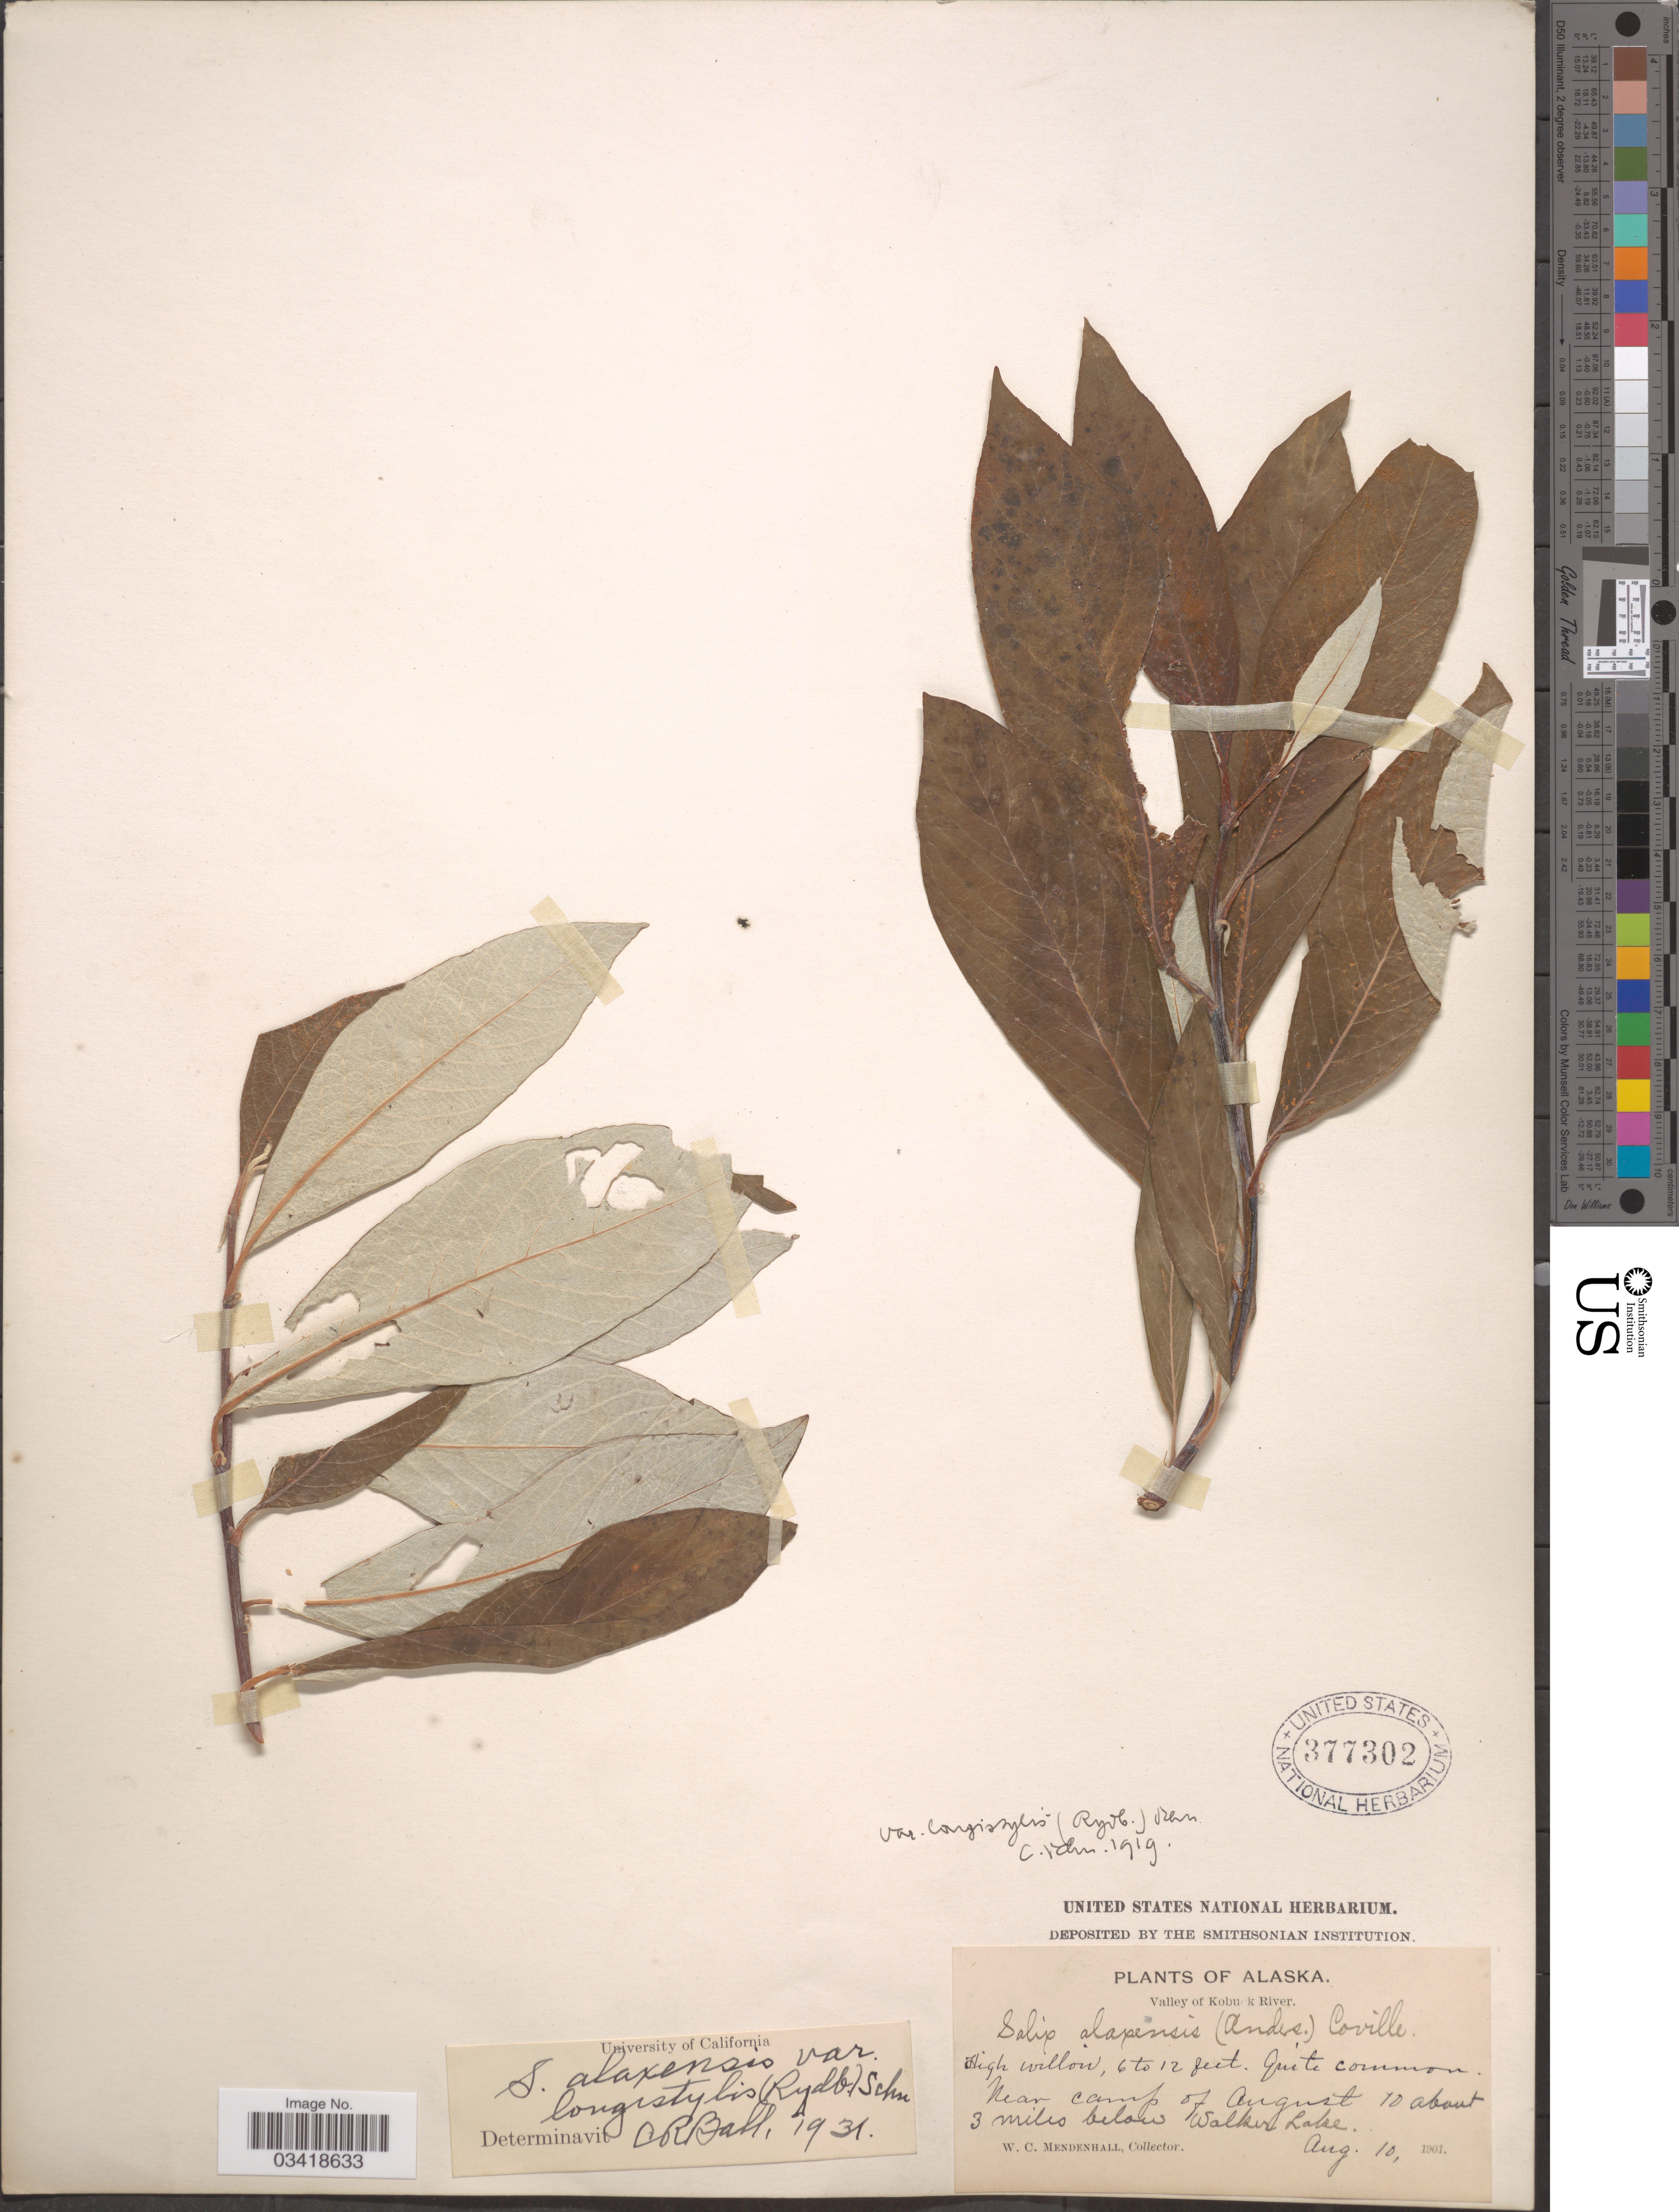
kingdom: Plantae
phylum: Tracheophyta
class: Magnoliopsida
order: Malpighiales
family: Salicaceae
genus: Salix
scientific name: Salix alaxensis var. longistylis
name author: (Rydb.) C.K. Schneid.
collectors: W. Mendenhall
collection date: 1901-08-10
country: United States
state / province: Alaska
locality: Valley of Kobuck River. Near camp of August 10 about 3 miles below Walker Lake.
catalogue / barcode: US 377302